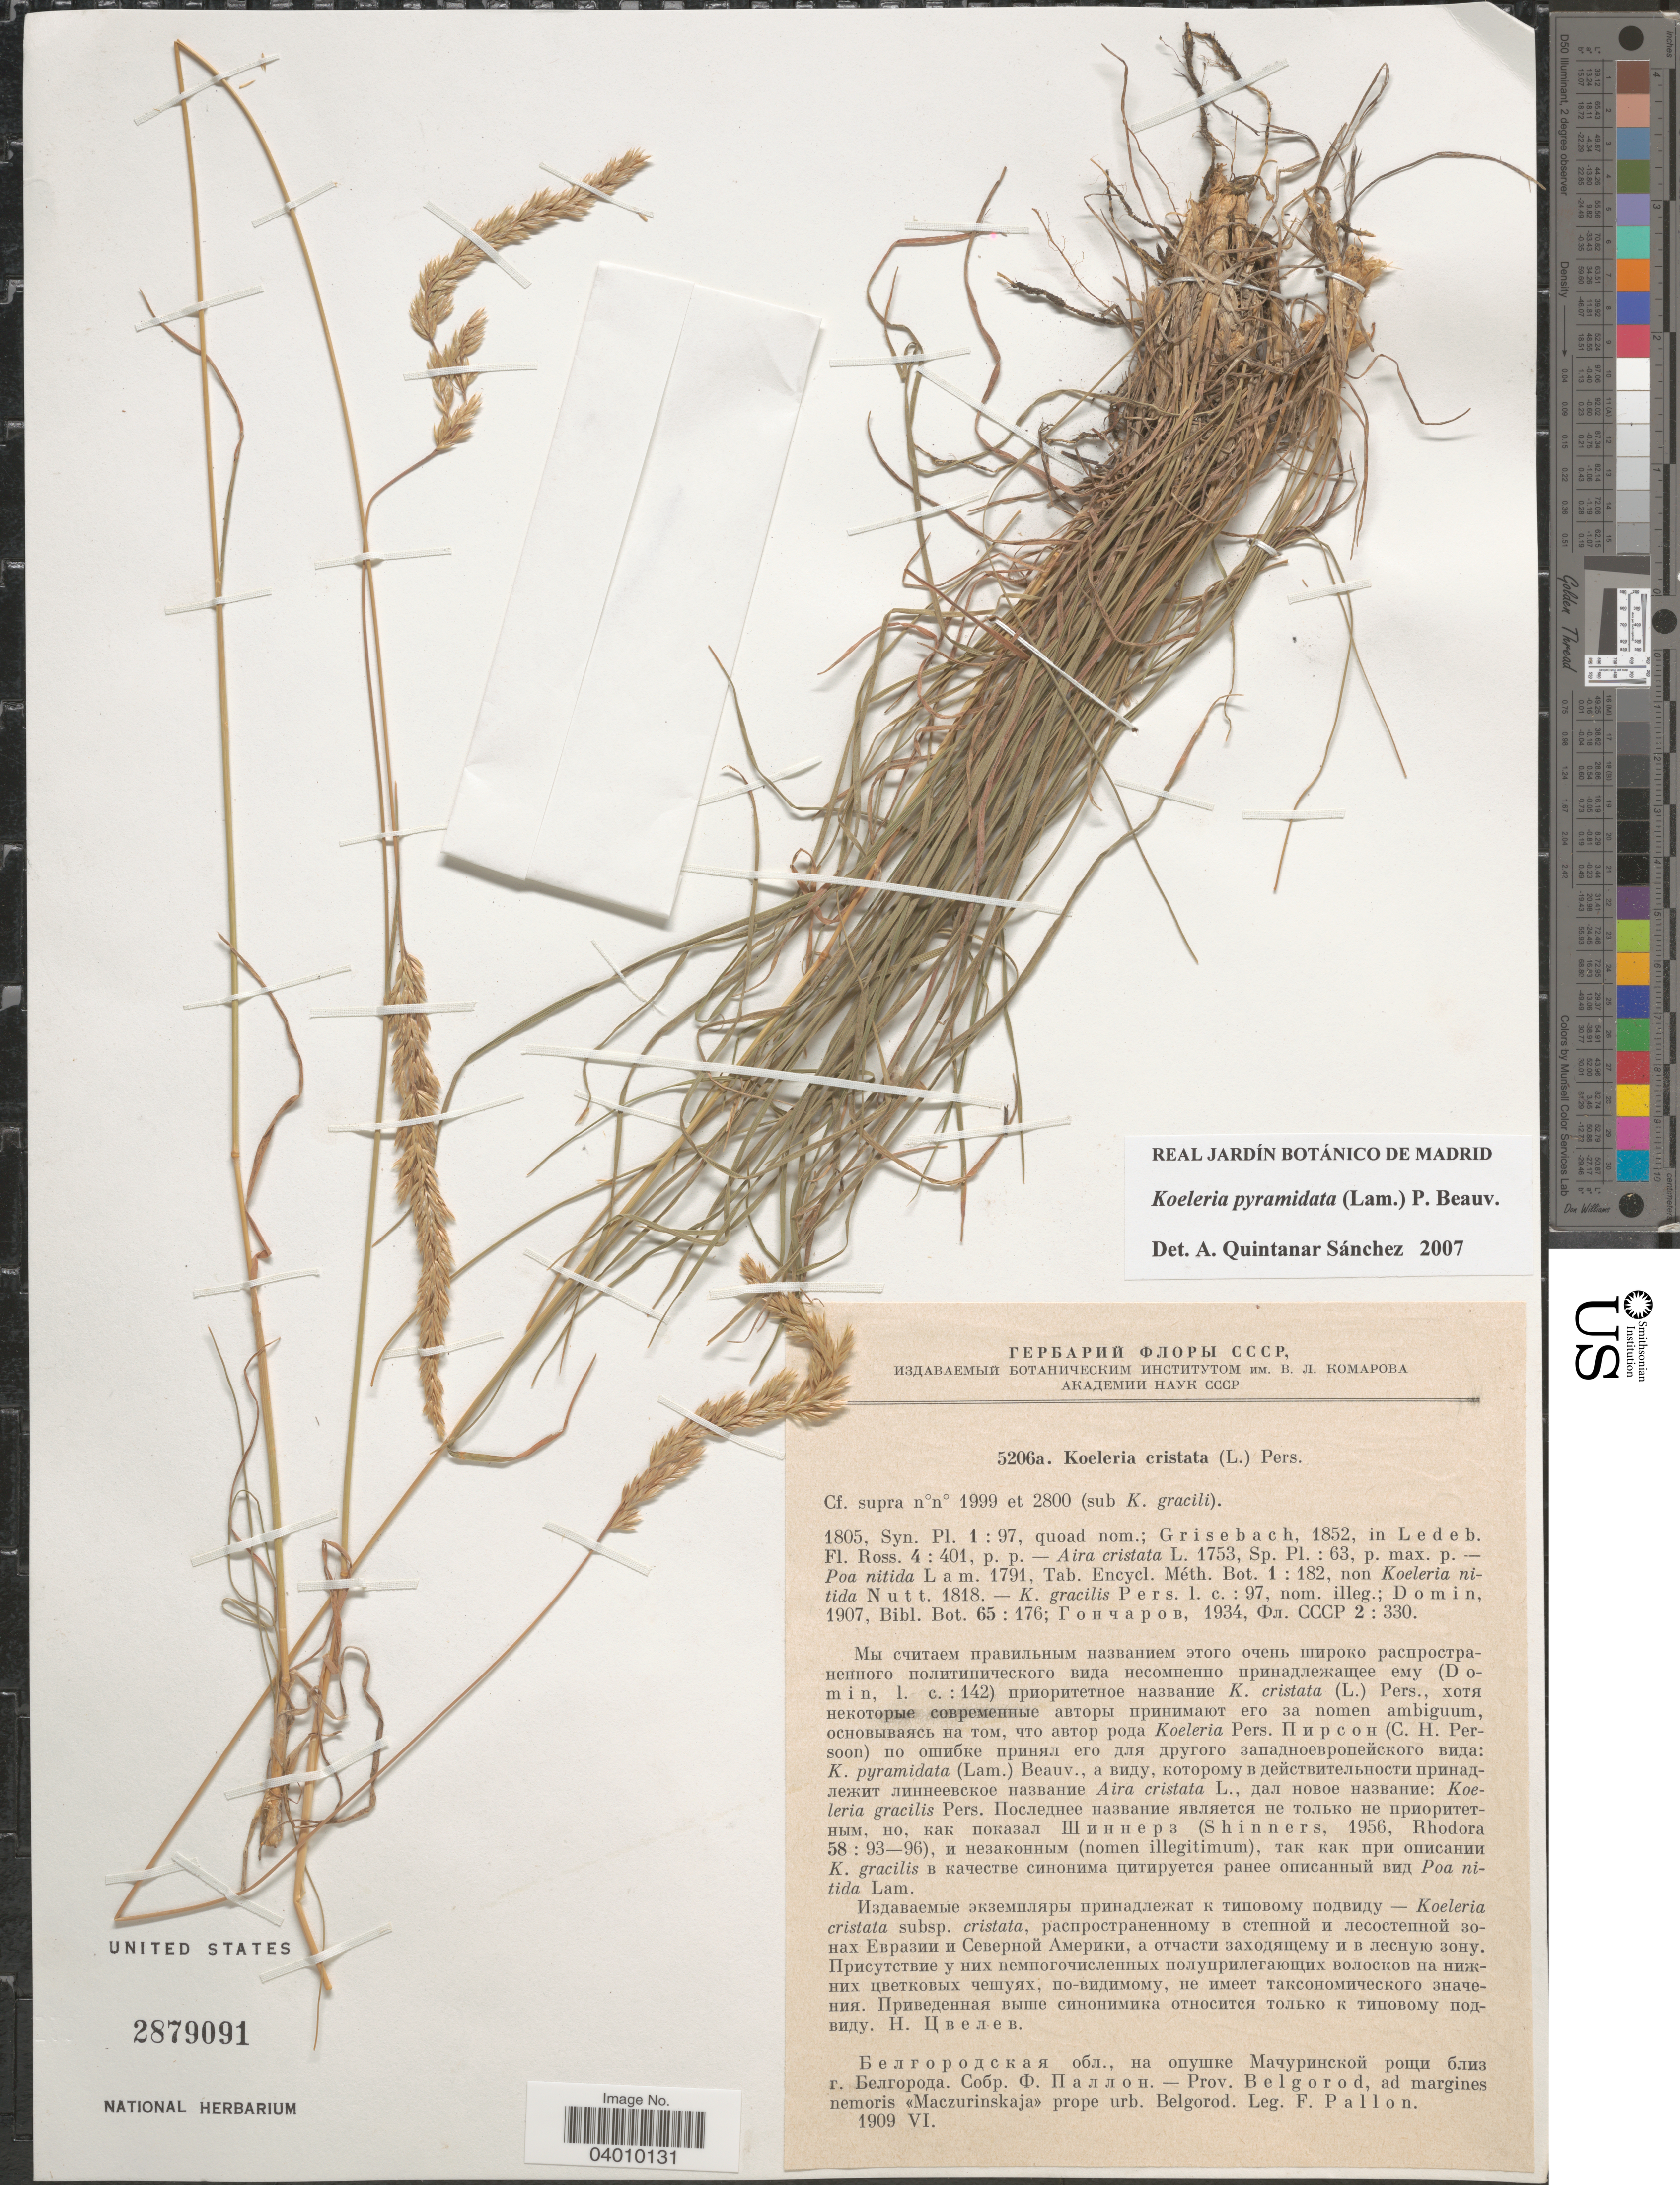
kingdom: Plantae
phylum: Tracheophyta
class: Liliopsida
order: Poales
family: Poaceae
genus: Koeleria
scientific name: Koeleria pyramidata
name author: (Lam.) P. Beauv.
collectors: F. Pallon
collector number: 5206a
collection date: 1909-06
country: Russian Federation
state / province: Belgorod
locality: Prov. Belgorod, ad margines nemoris Maczurinskaja prope urb. Belgorod.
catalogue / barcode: US 2879091